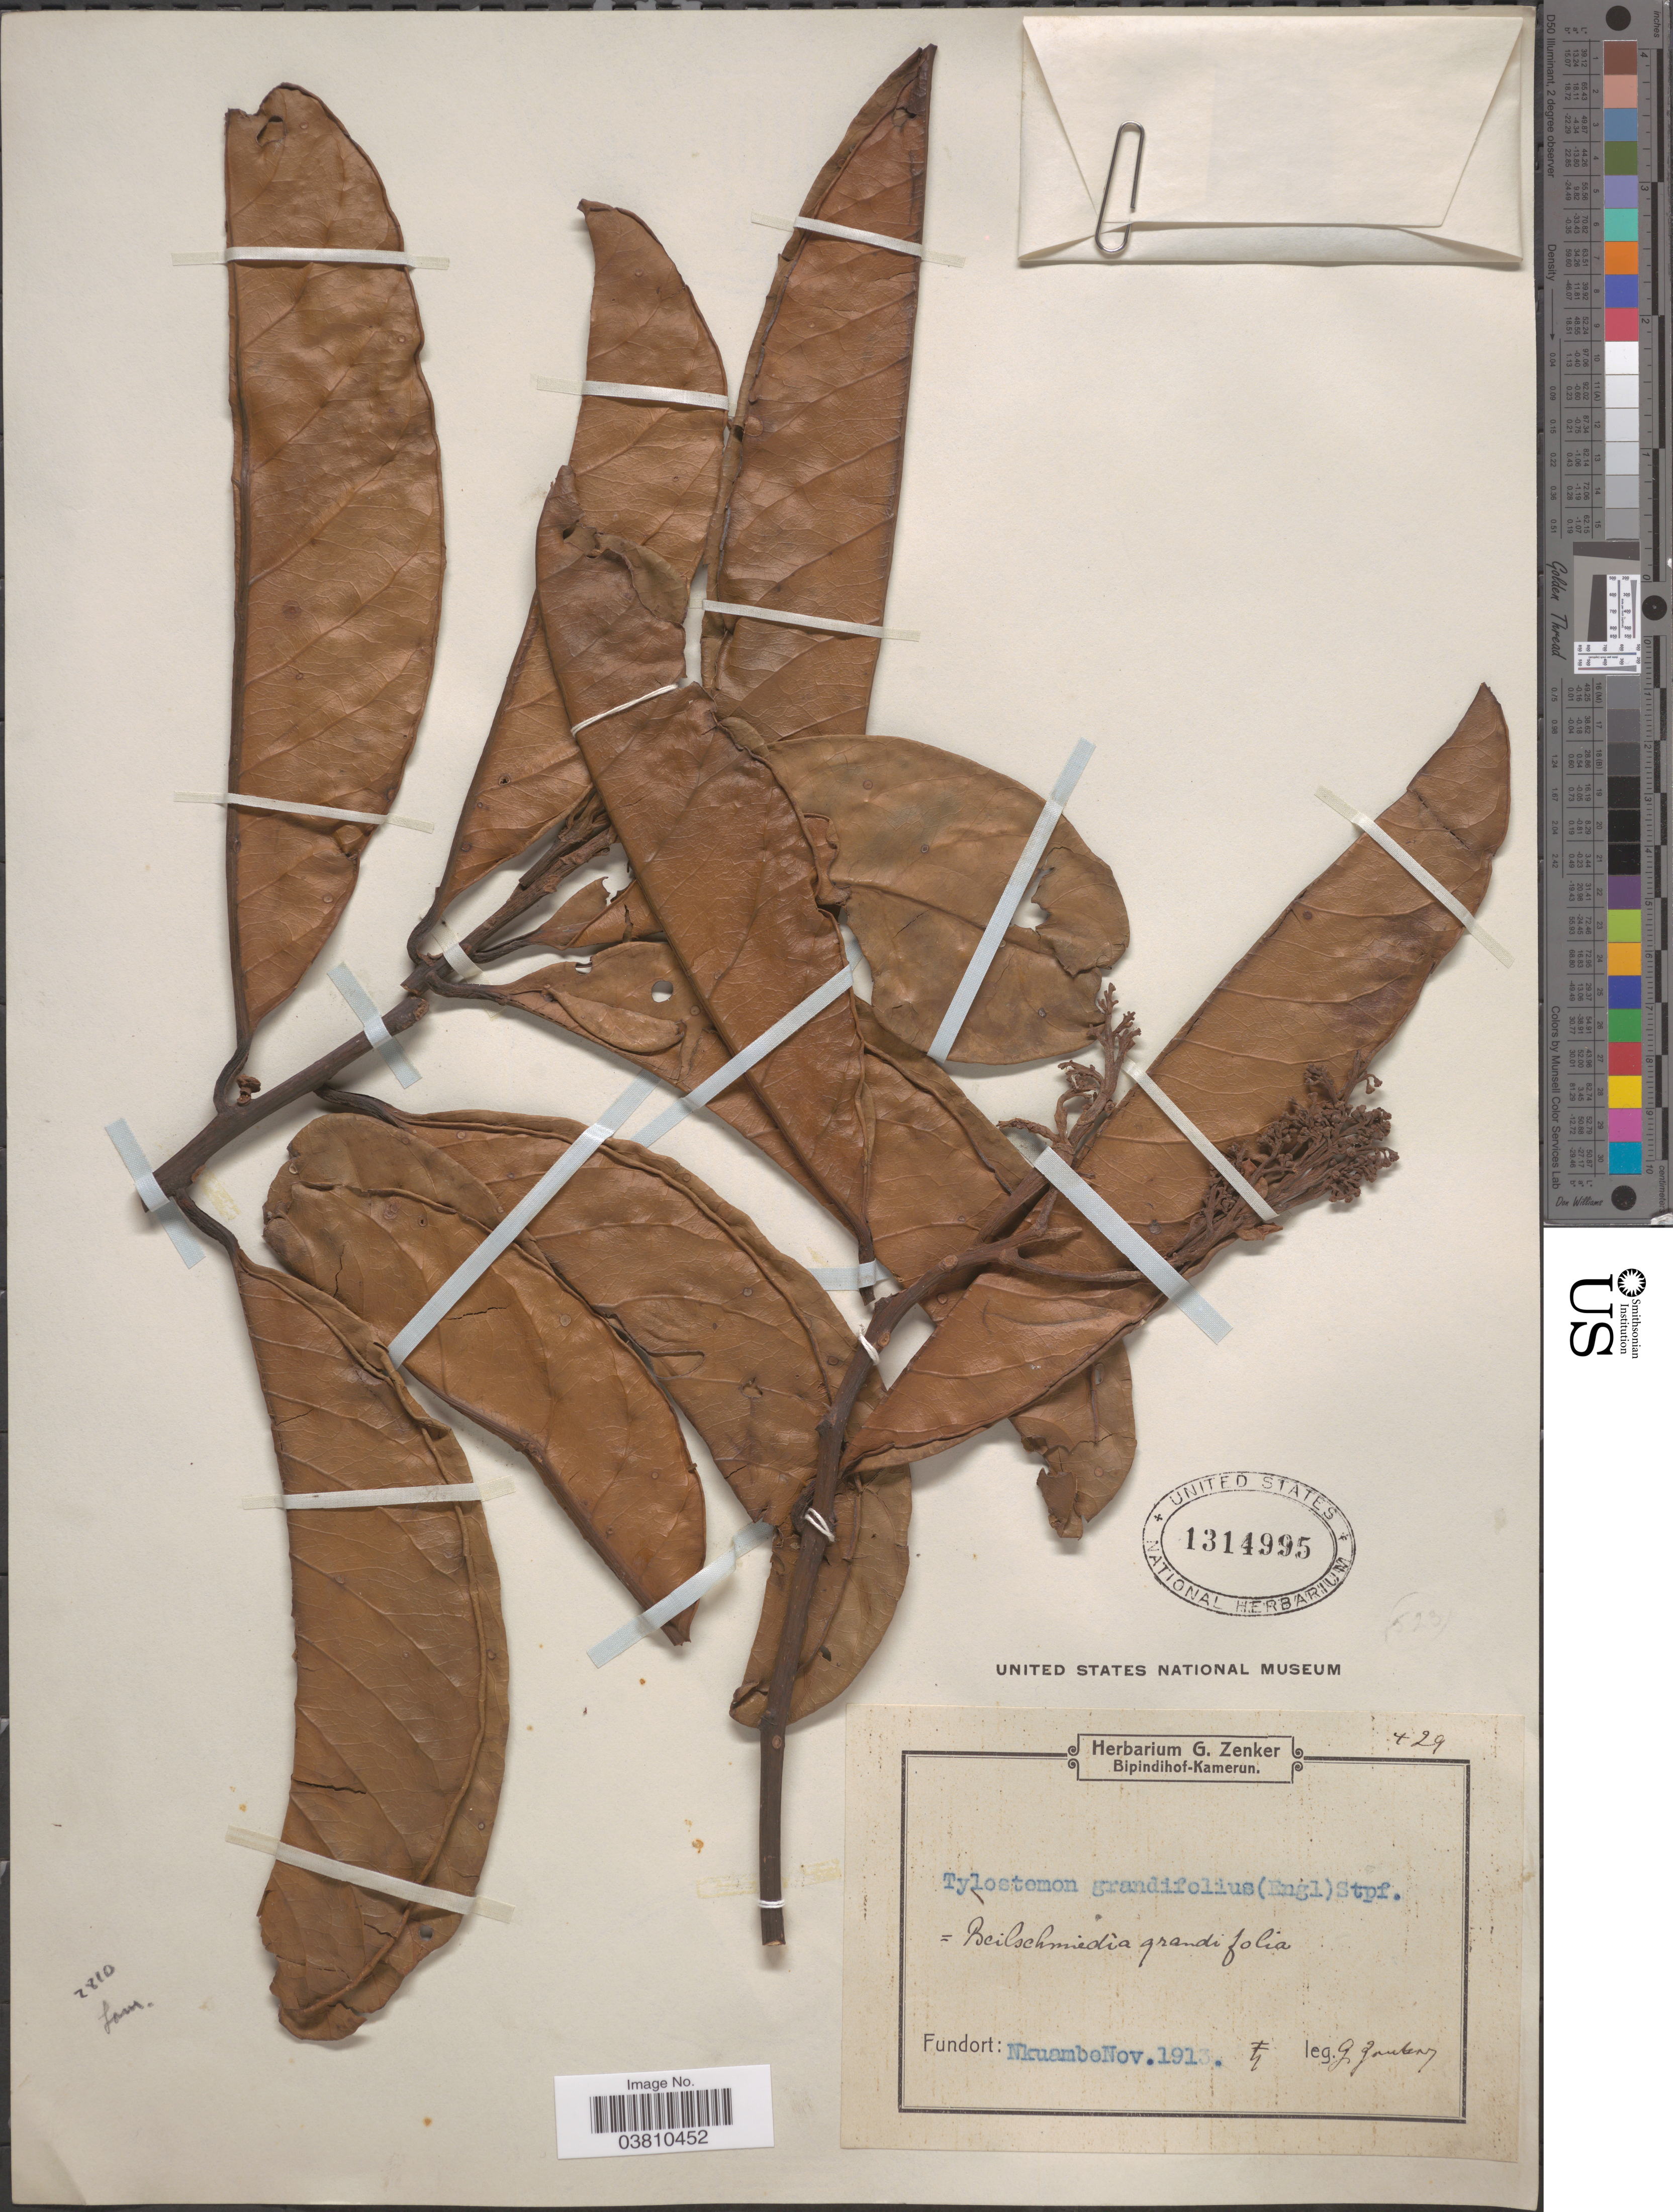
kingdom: Plantae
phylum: Tracheophyta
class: Magnoliopsida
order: Laurales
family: Lauraceae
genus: Beilschmiedia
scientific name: Beilschmiedia grandifolia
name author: (Engl. ex Stapf) Robyns & R. Wilczek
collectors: G. A. Zenker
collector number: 429*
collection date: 1913-11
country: Cameroon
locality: Nkuambe.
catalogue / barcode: US 1314995